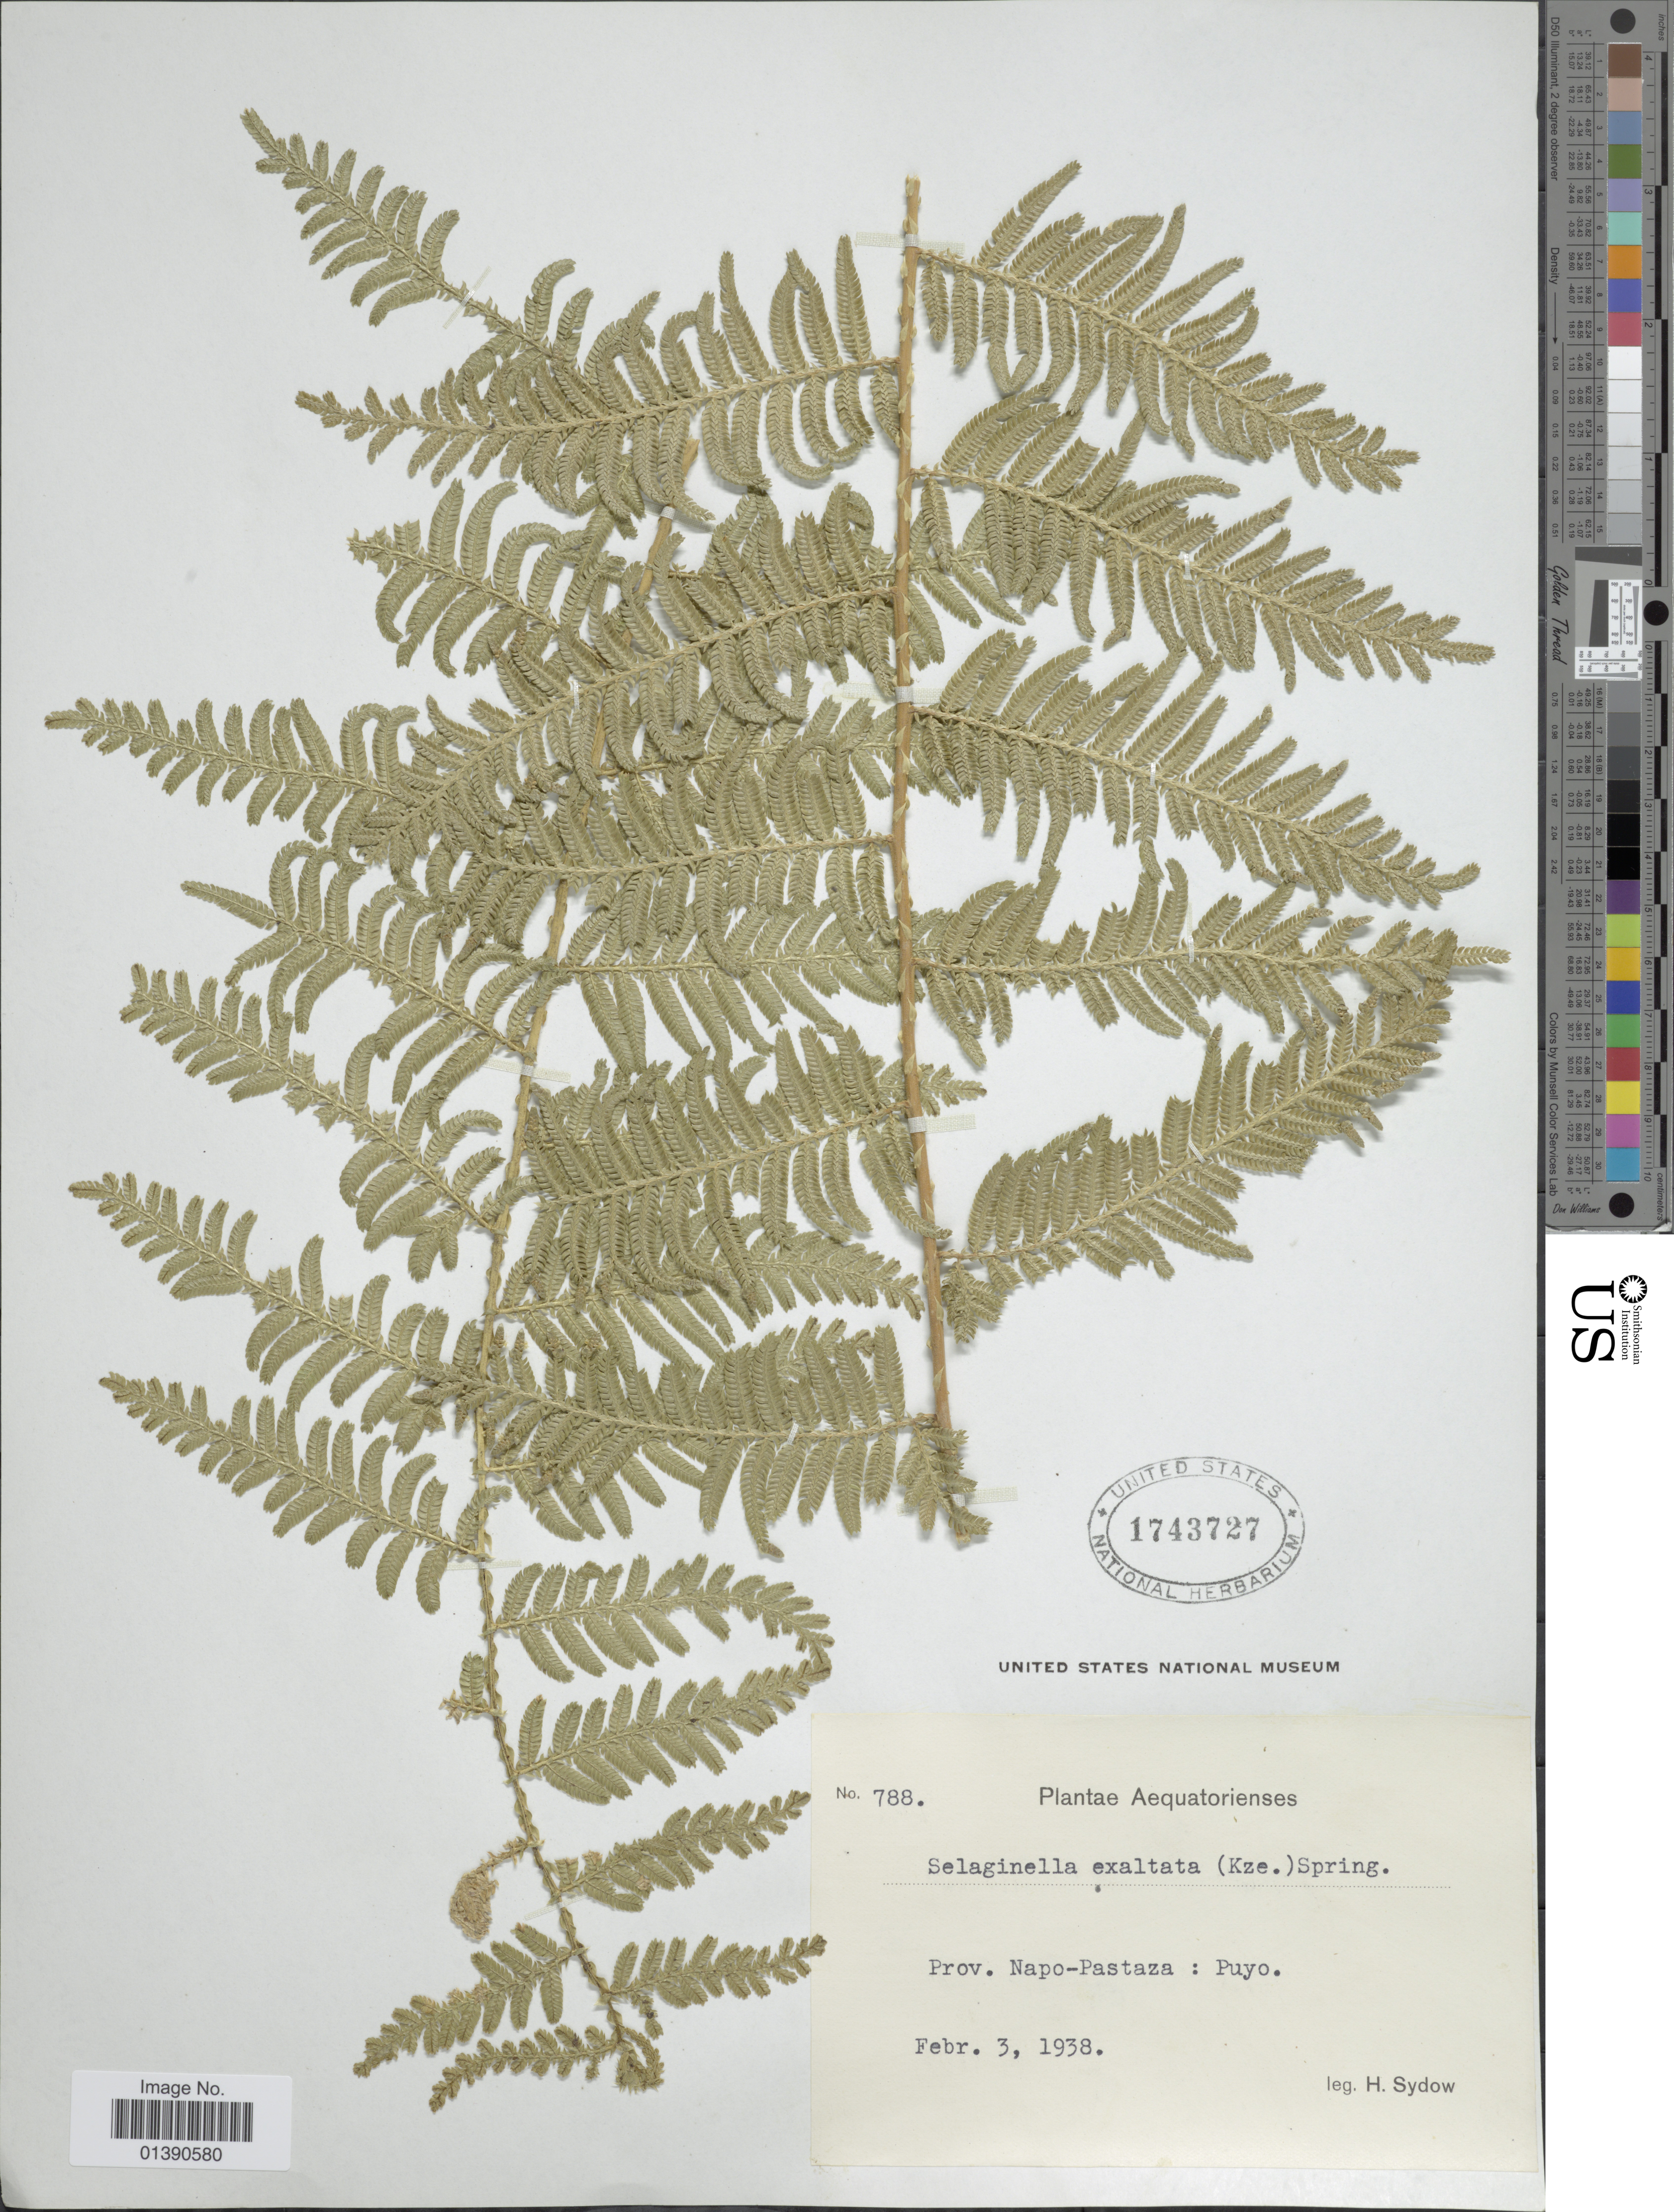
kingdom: Plantae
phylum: Tracheophyta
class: Lycopodiopsida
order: Selaginellales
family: Selaginellaceae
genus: Selaginella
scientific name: Selaginella exaltata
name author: (Kunze) Spring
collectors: H. Sydow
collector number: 788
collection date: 1938-02-03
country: Ecuador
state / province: Napo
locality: Prov. Napo-Pastaza: Puyo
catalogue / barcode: US 1743727